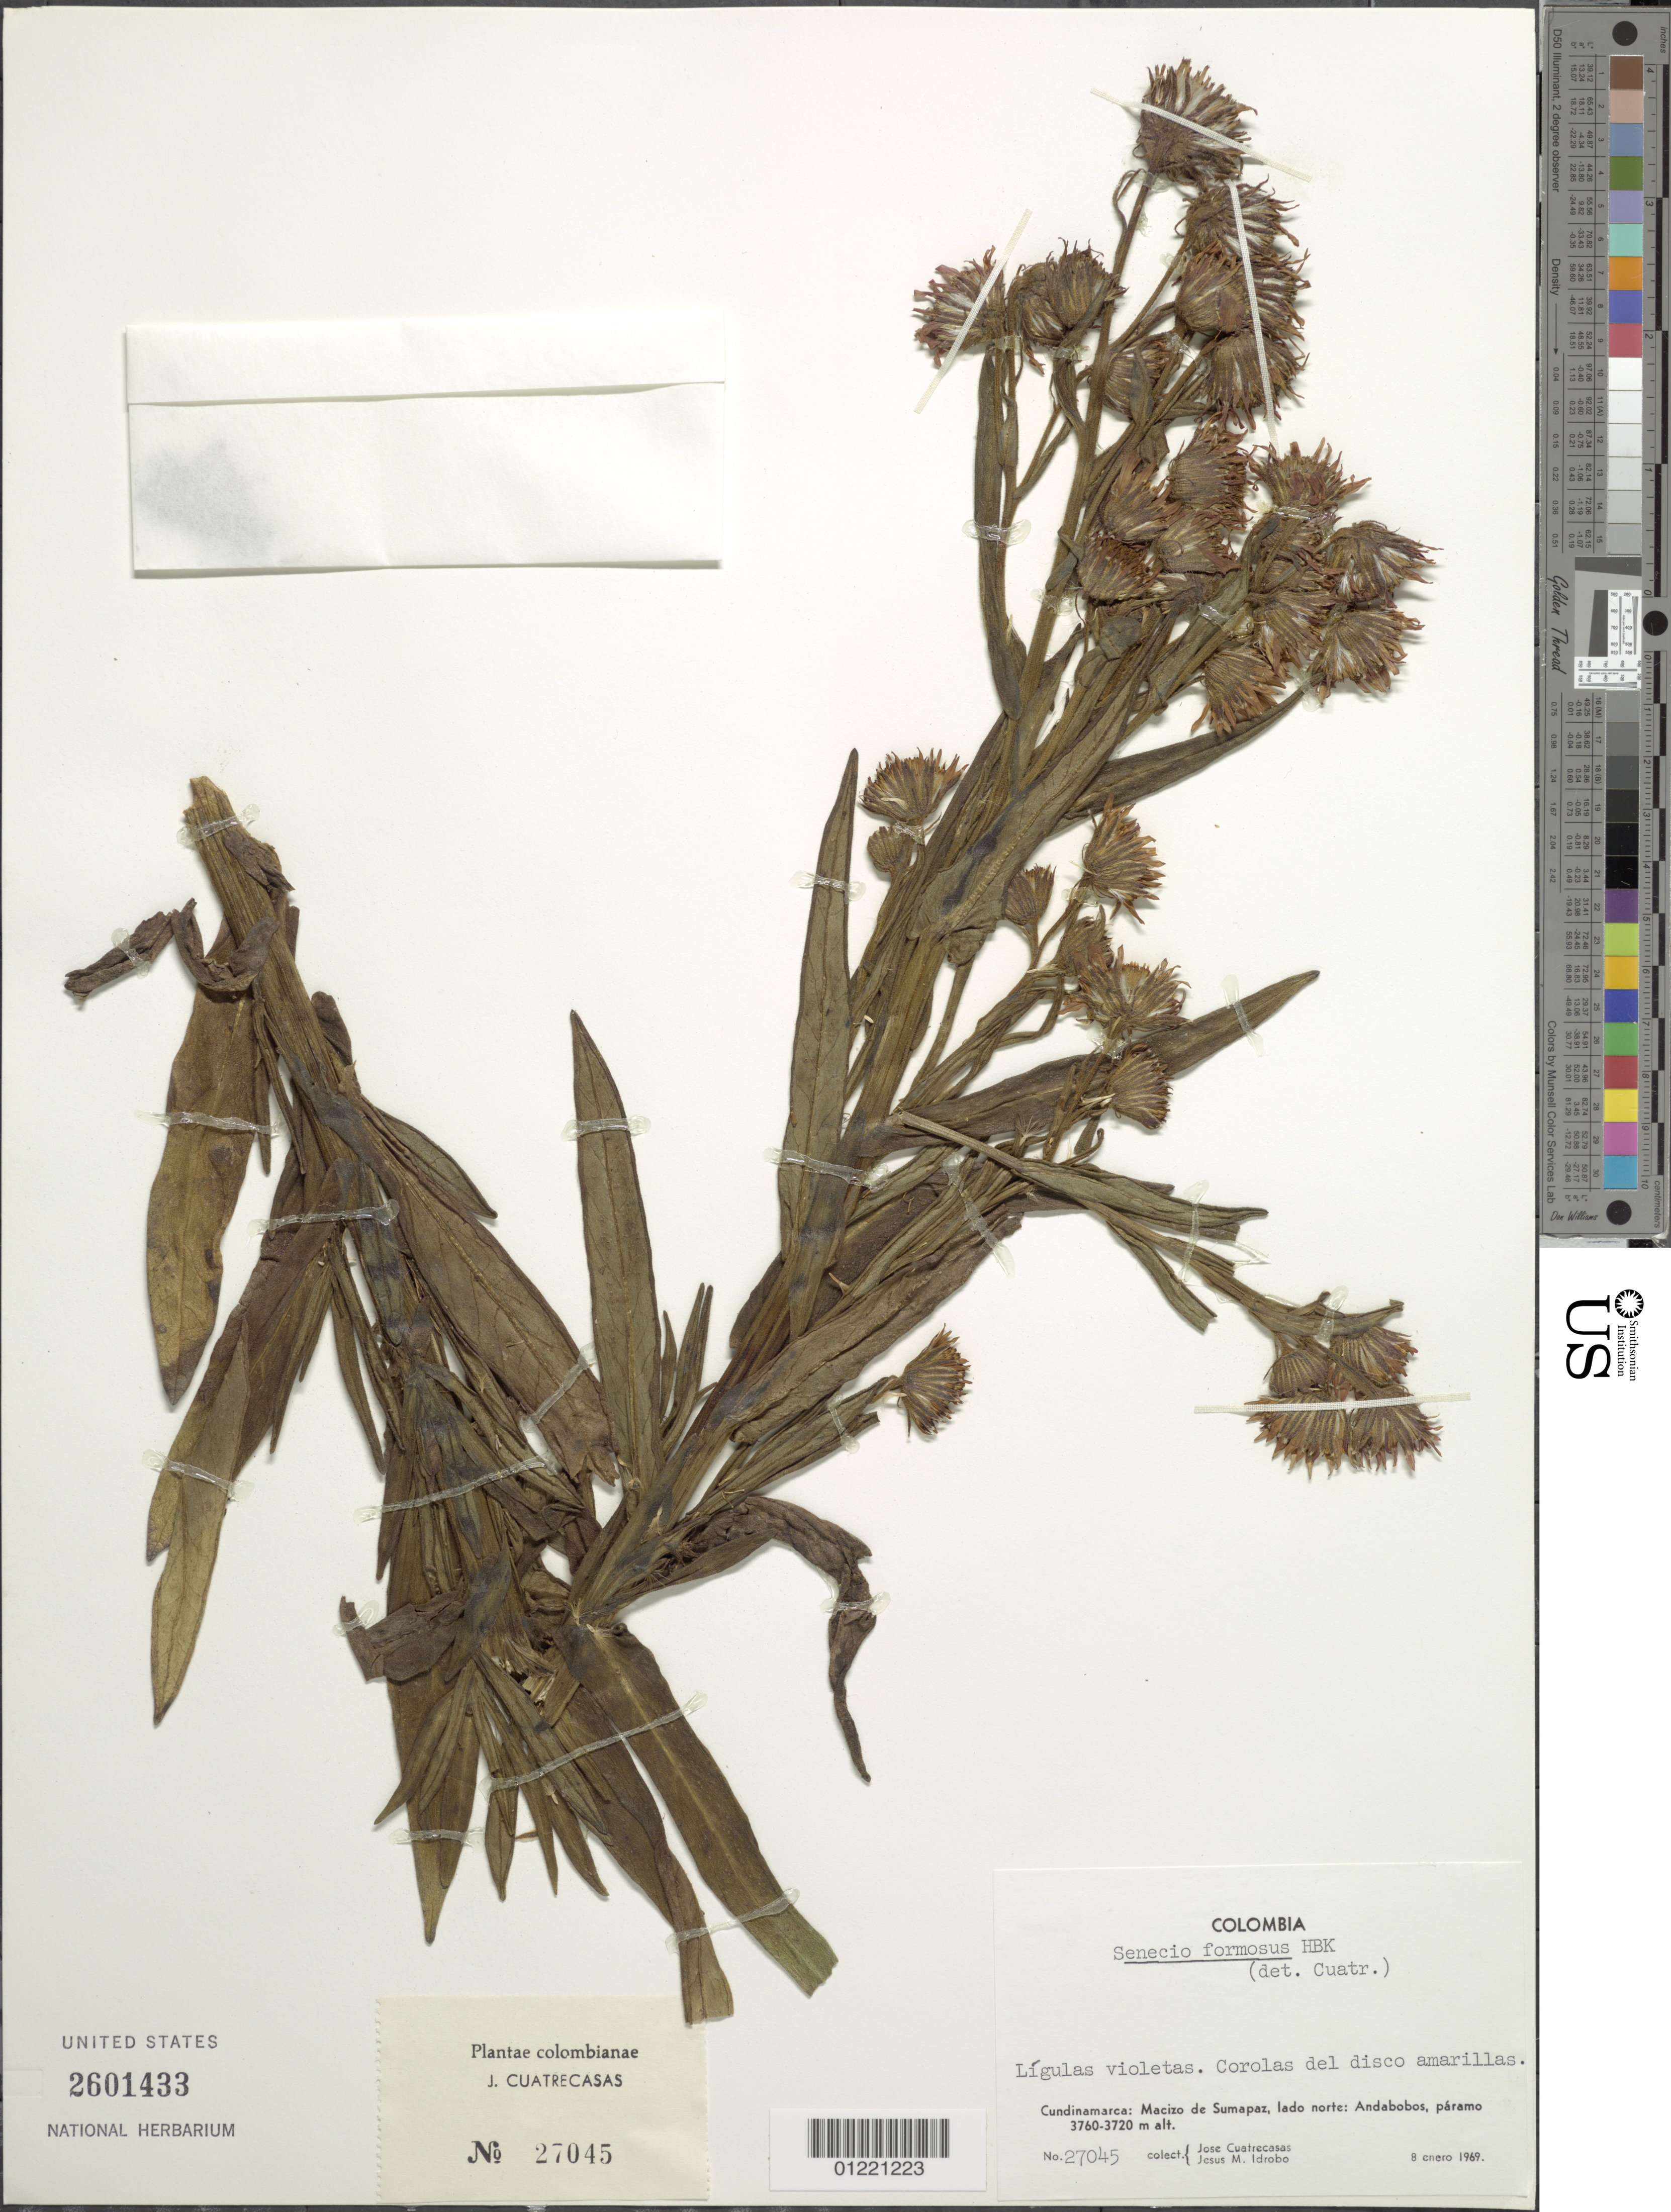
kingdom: Plantae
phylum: Tracheophyta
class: Magnoliopsida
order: Asterales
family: Asteraceae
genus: Senecio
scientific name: Senecio wedglacialis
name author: Cuatrec.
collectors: J. Cuatrecasas & J. M. Idrobo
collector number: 27045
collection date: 1969-01-08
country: Colombia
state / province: Cundinamarca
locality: Macizo de Sumapaz, lado norte: Andabobos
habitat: paramo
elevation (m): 3720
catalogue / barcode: US 2601433